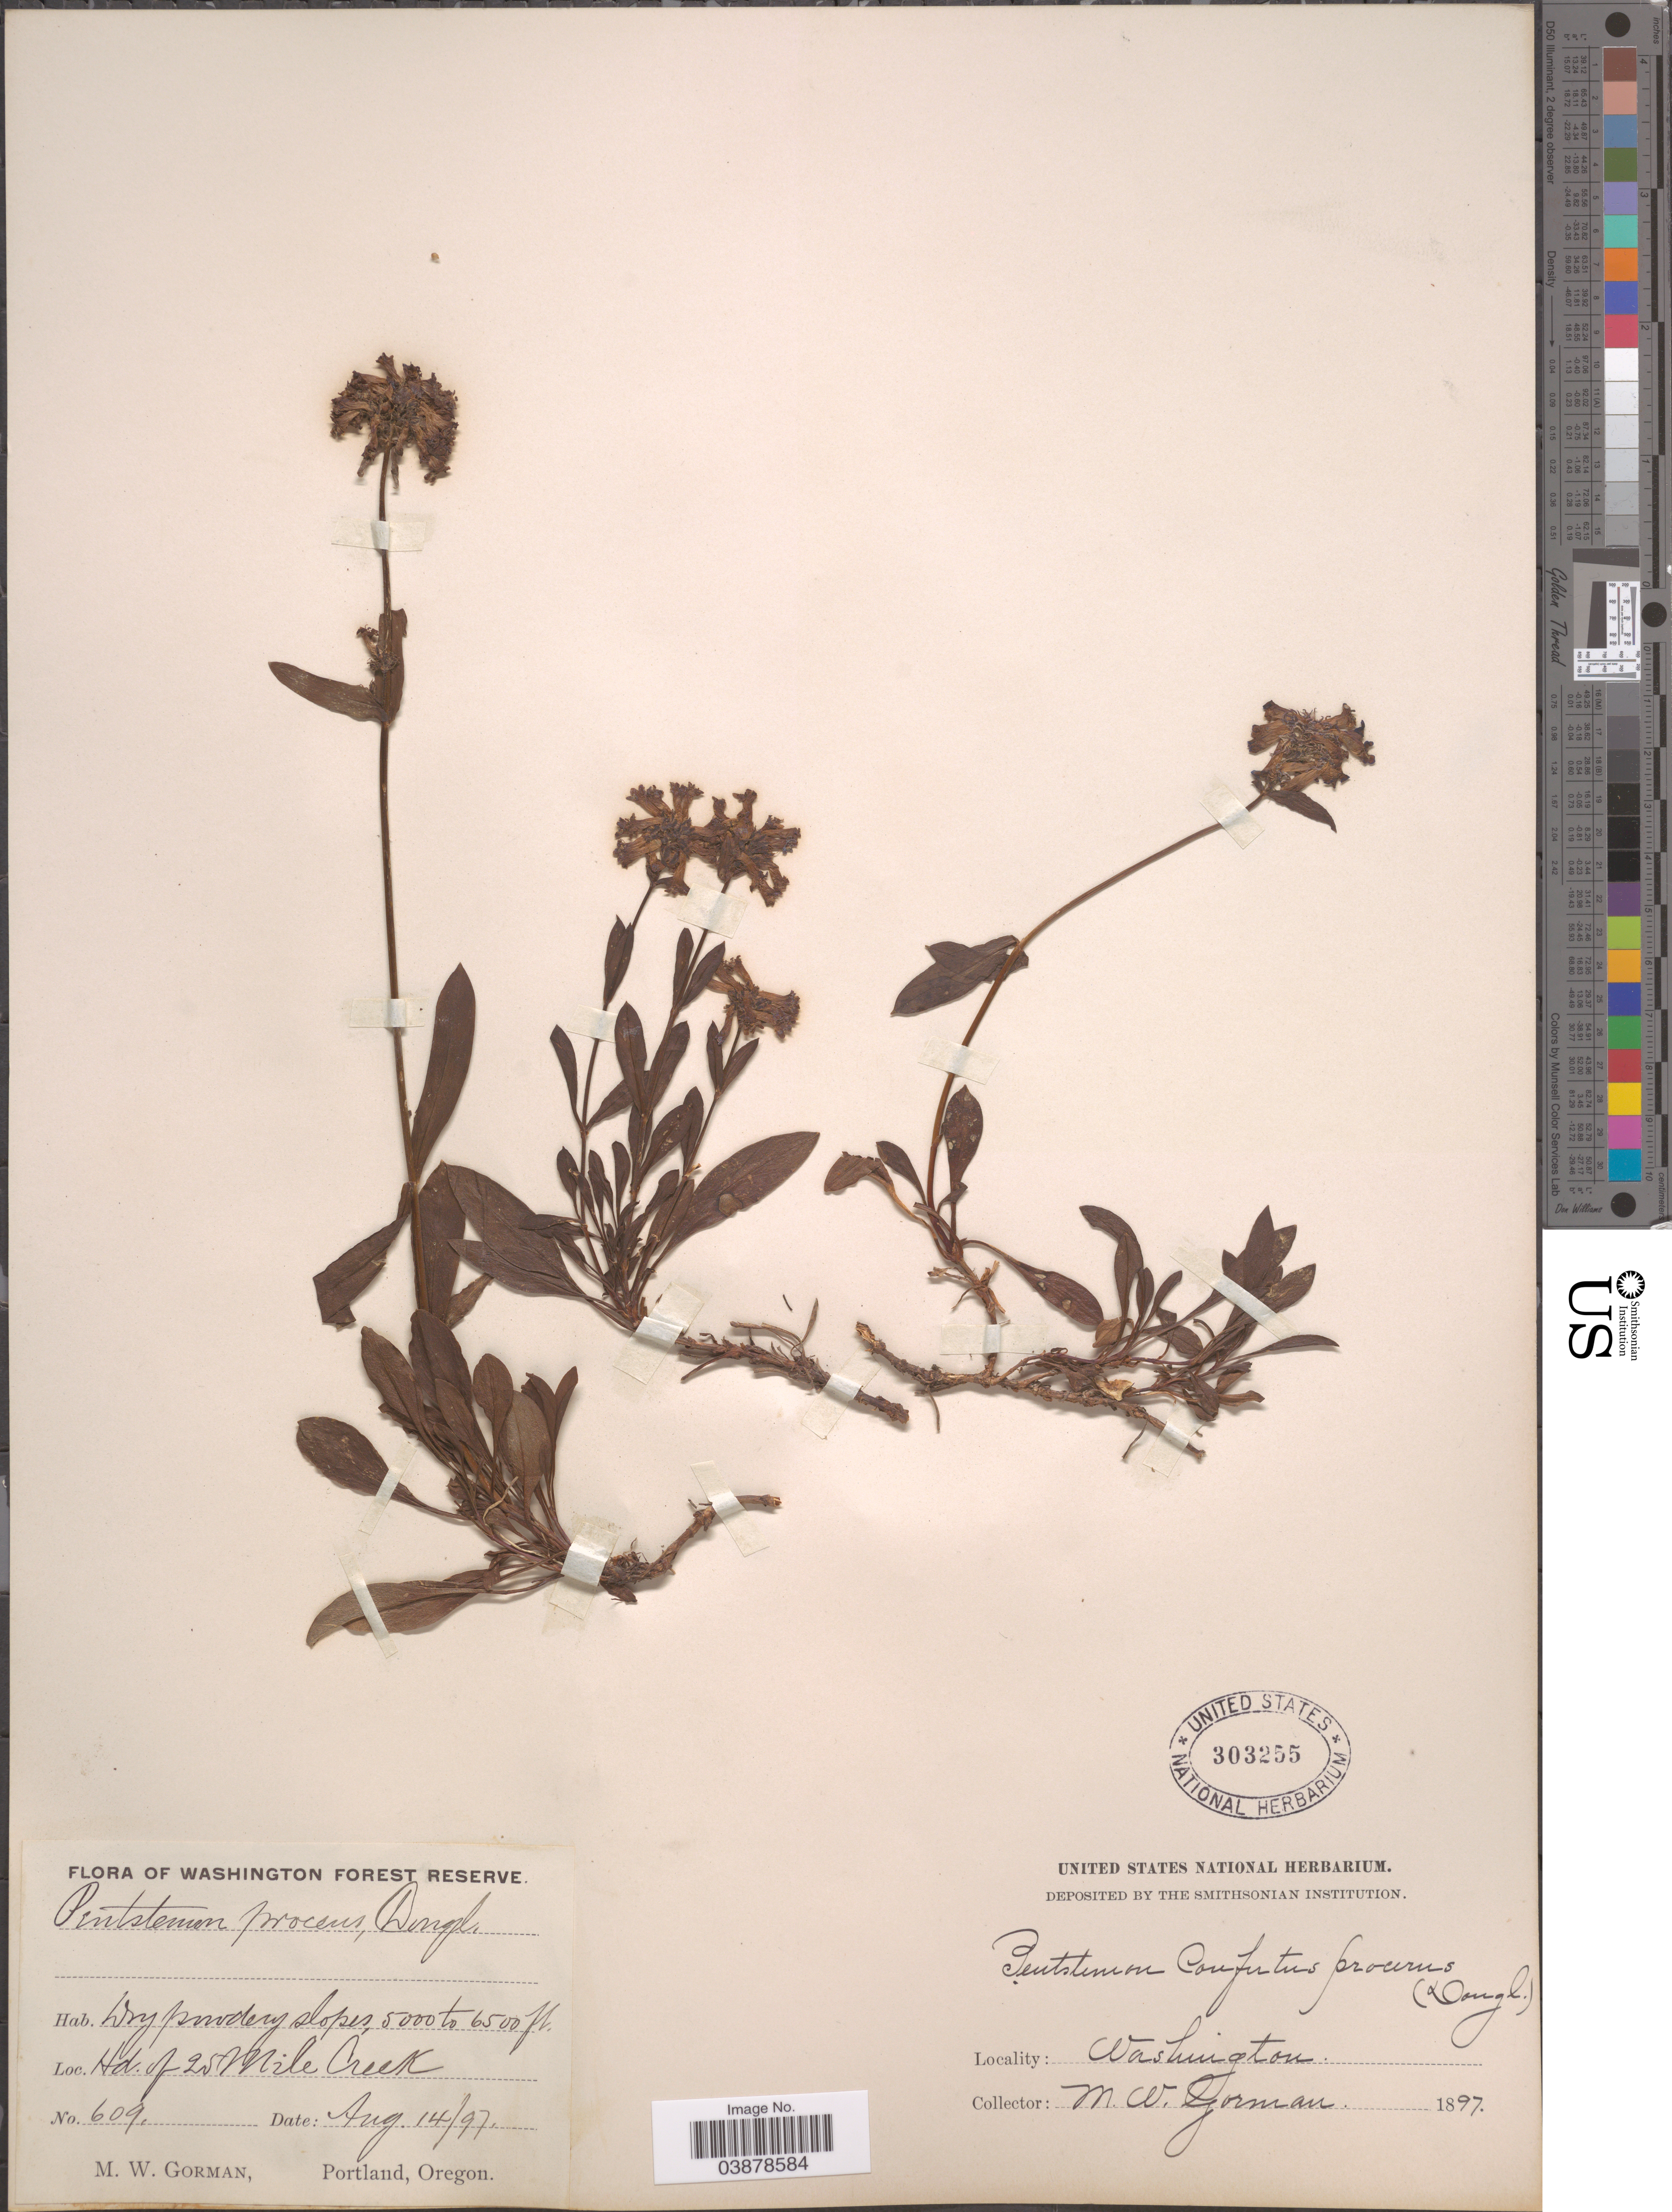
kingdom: Plantae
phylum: Tracheophyta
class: Magnoliopsida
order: Lamiales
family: Plantaginaceae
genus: Penstemon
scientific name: Penstemon tolmiei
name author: Hook.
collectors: M. W. Gorman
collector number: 609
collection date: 1897-08-14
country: United States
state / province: Washington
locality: Washington Forest Reserve. Dry powdery slopes. Hd. of 25 Mile Creek.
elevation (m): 1524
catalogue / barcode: US 303255